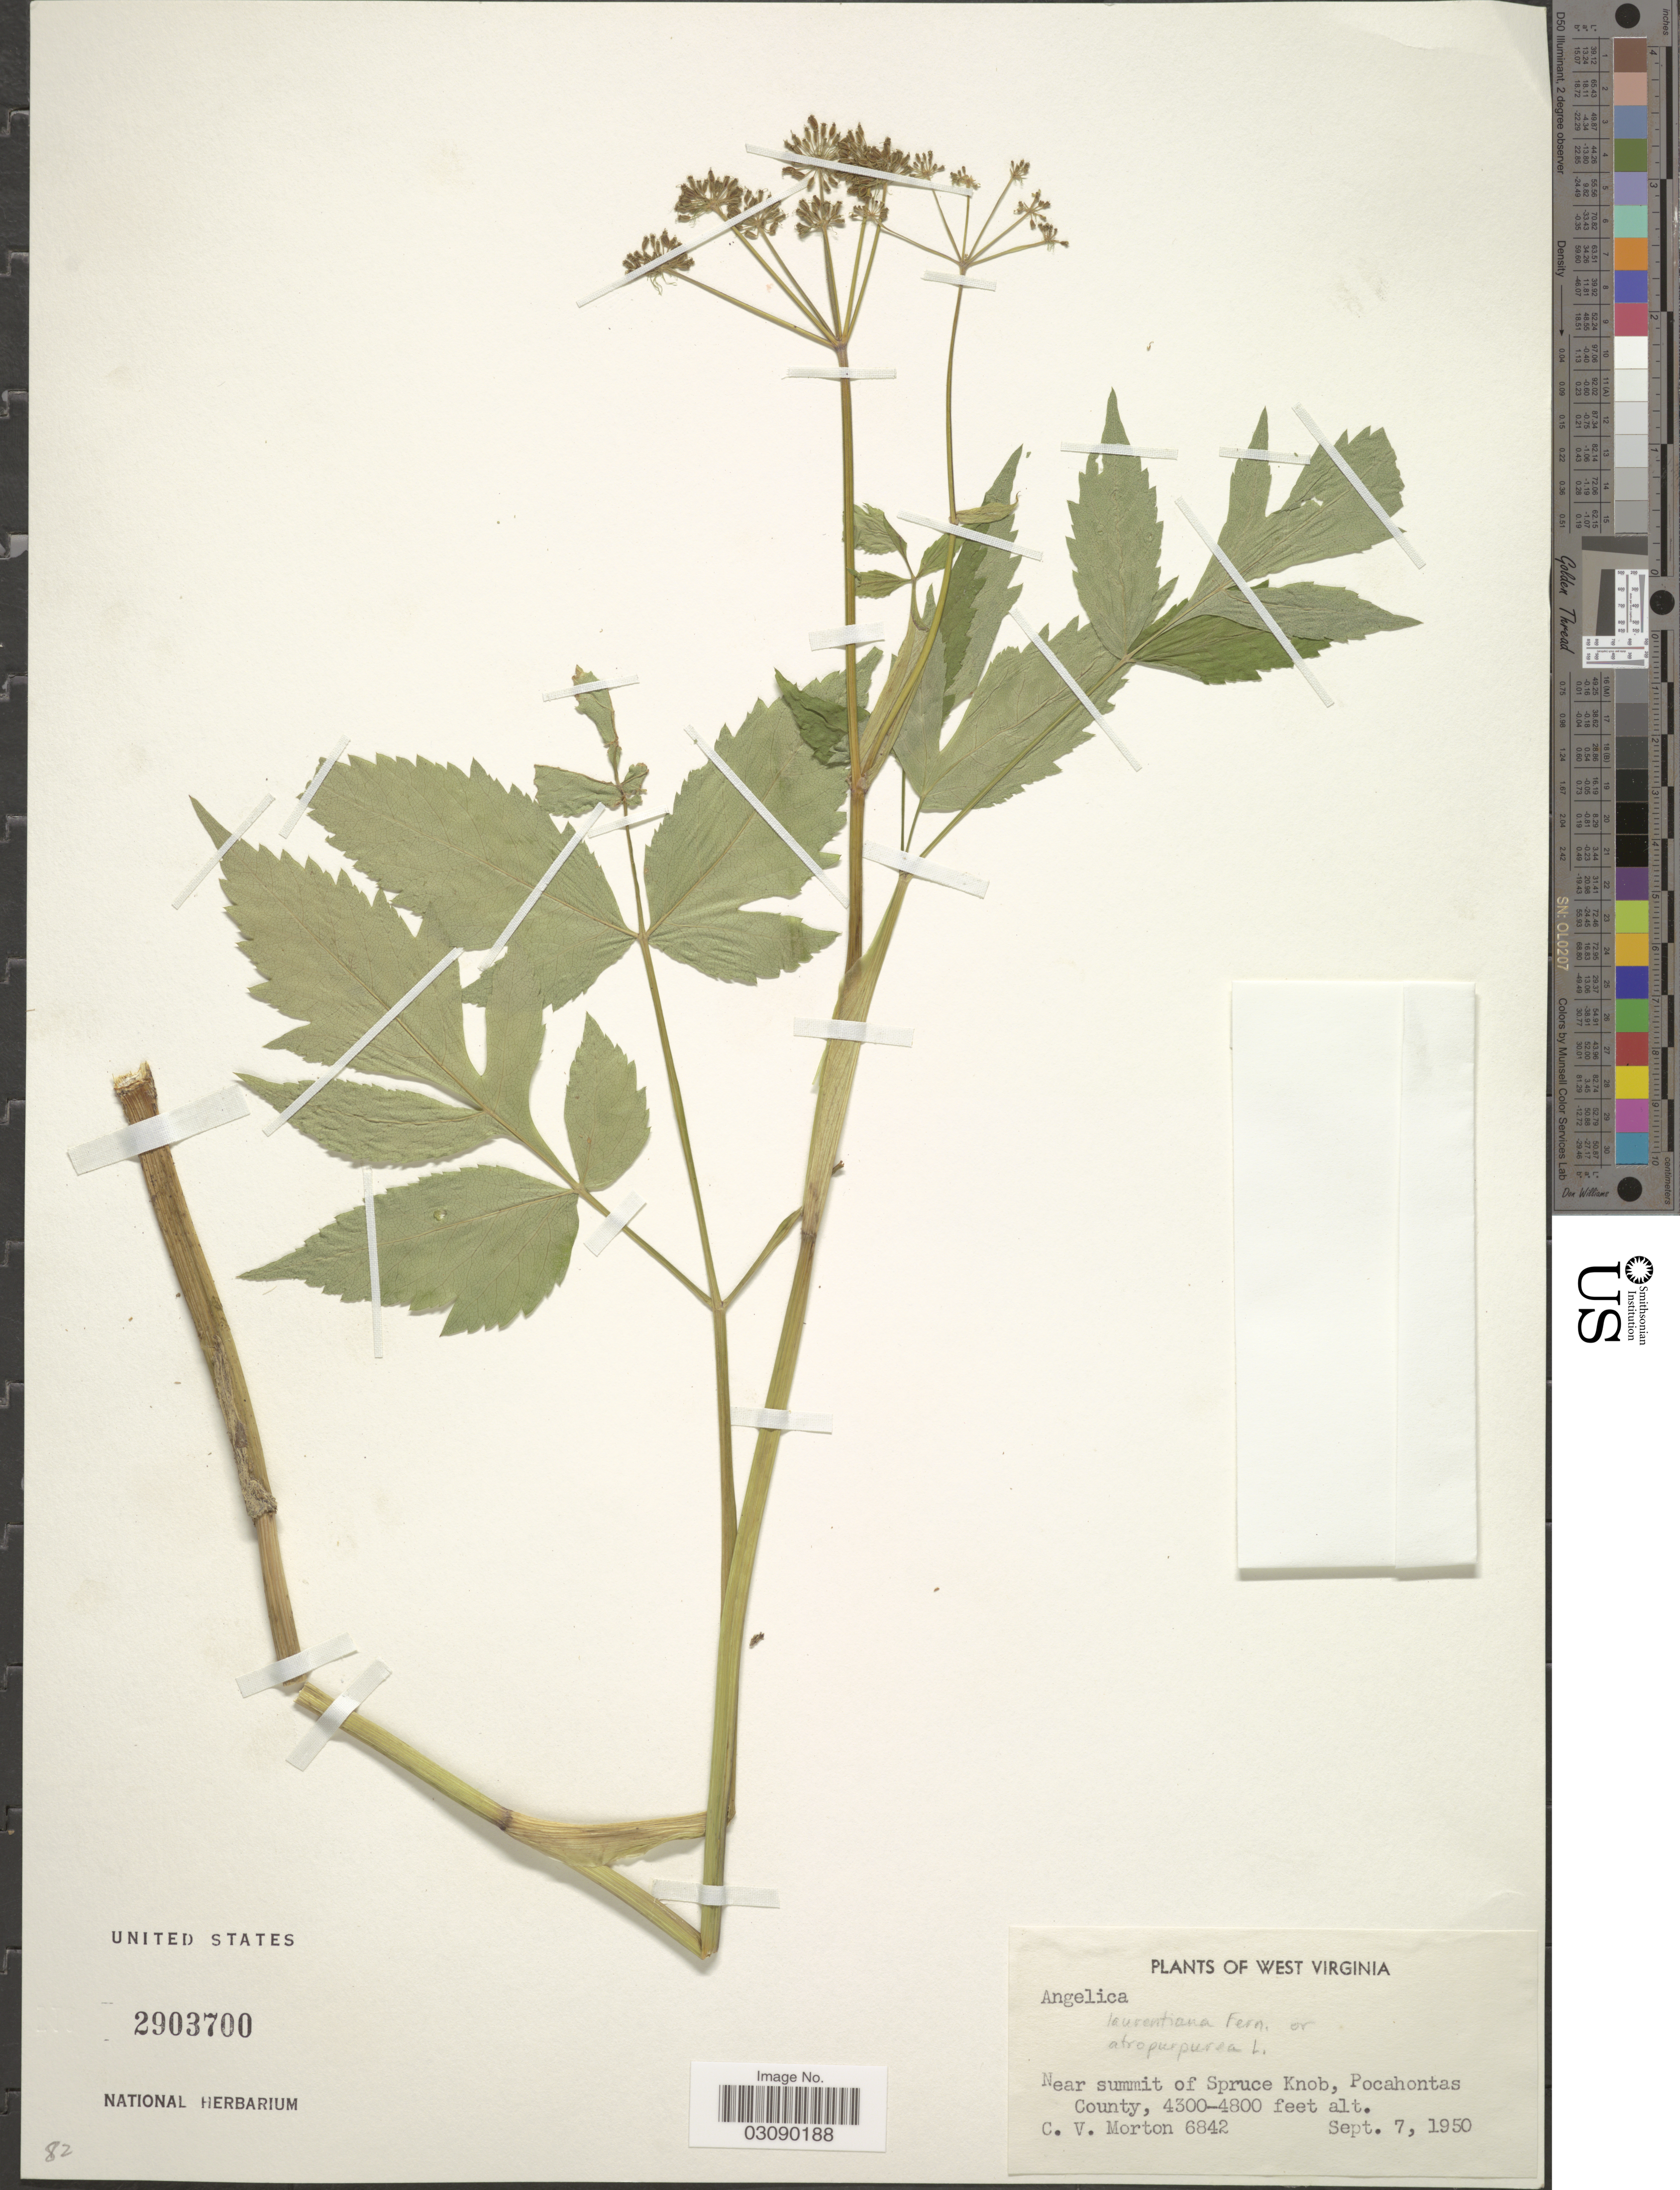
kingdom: Plantae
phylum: Tracheophyta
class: Magnoliopsida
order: Apiales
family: Apiaceae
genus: Angelica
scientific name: Angelica atropurpurea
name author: L.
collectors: C. V. Morton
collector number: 6842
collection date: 1950-09-07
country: United States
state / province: West Virginia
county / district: Pocahontas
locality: Near summit of Spruce Knob, Pocahontas County.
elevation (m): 1311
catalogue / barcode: US 2903700